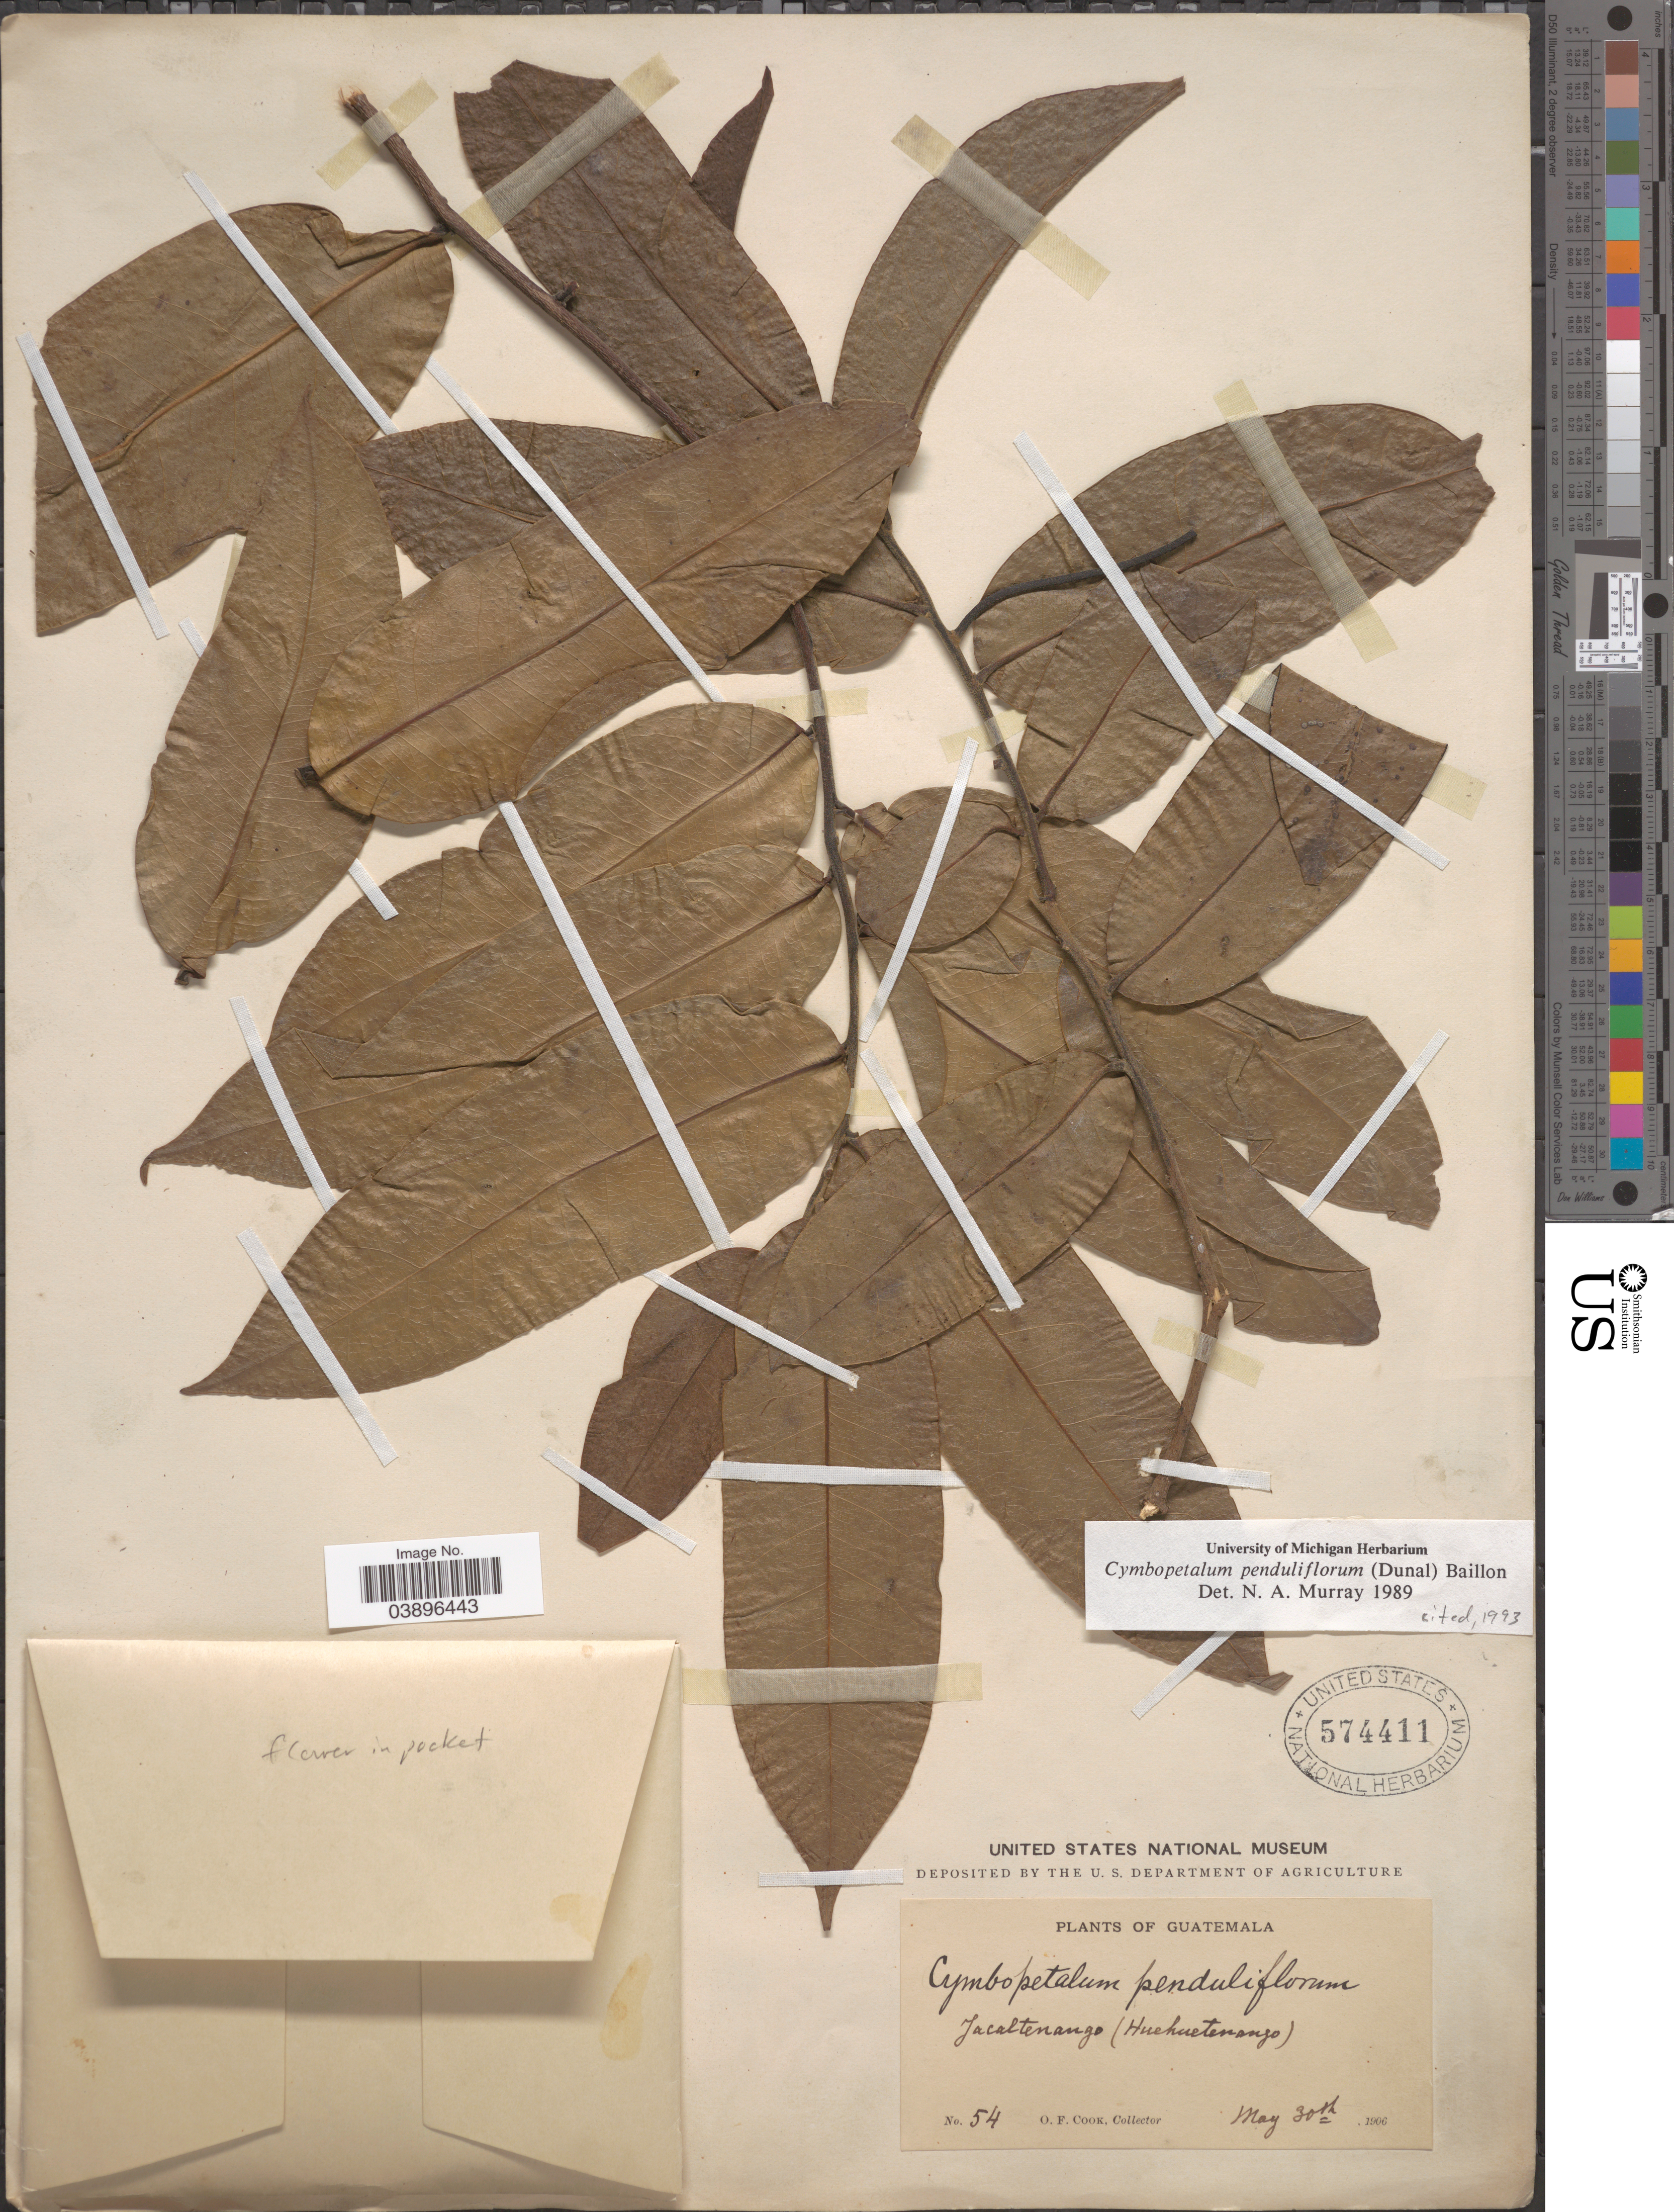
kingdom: Plantae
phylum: Tracheophyta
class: Magnoliopsida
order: Magnoliales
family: Annonaceae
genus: Cymbopetalum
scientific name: Cymbopetalum penduliflorum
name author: (Dunal) Baill.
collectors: O. F. Cook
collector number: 54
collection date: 1906-05-30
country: Guatemala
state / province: Huehuetenango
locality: Jacaltenango.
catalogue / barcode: US 574411